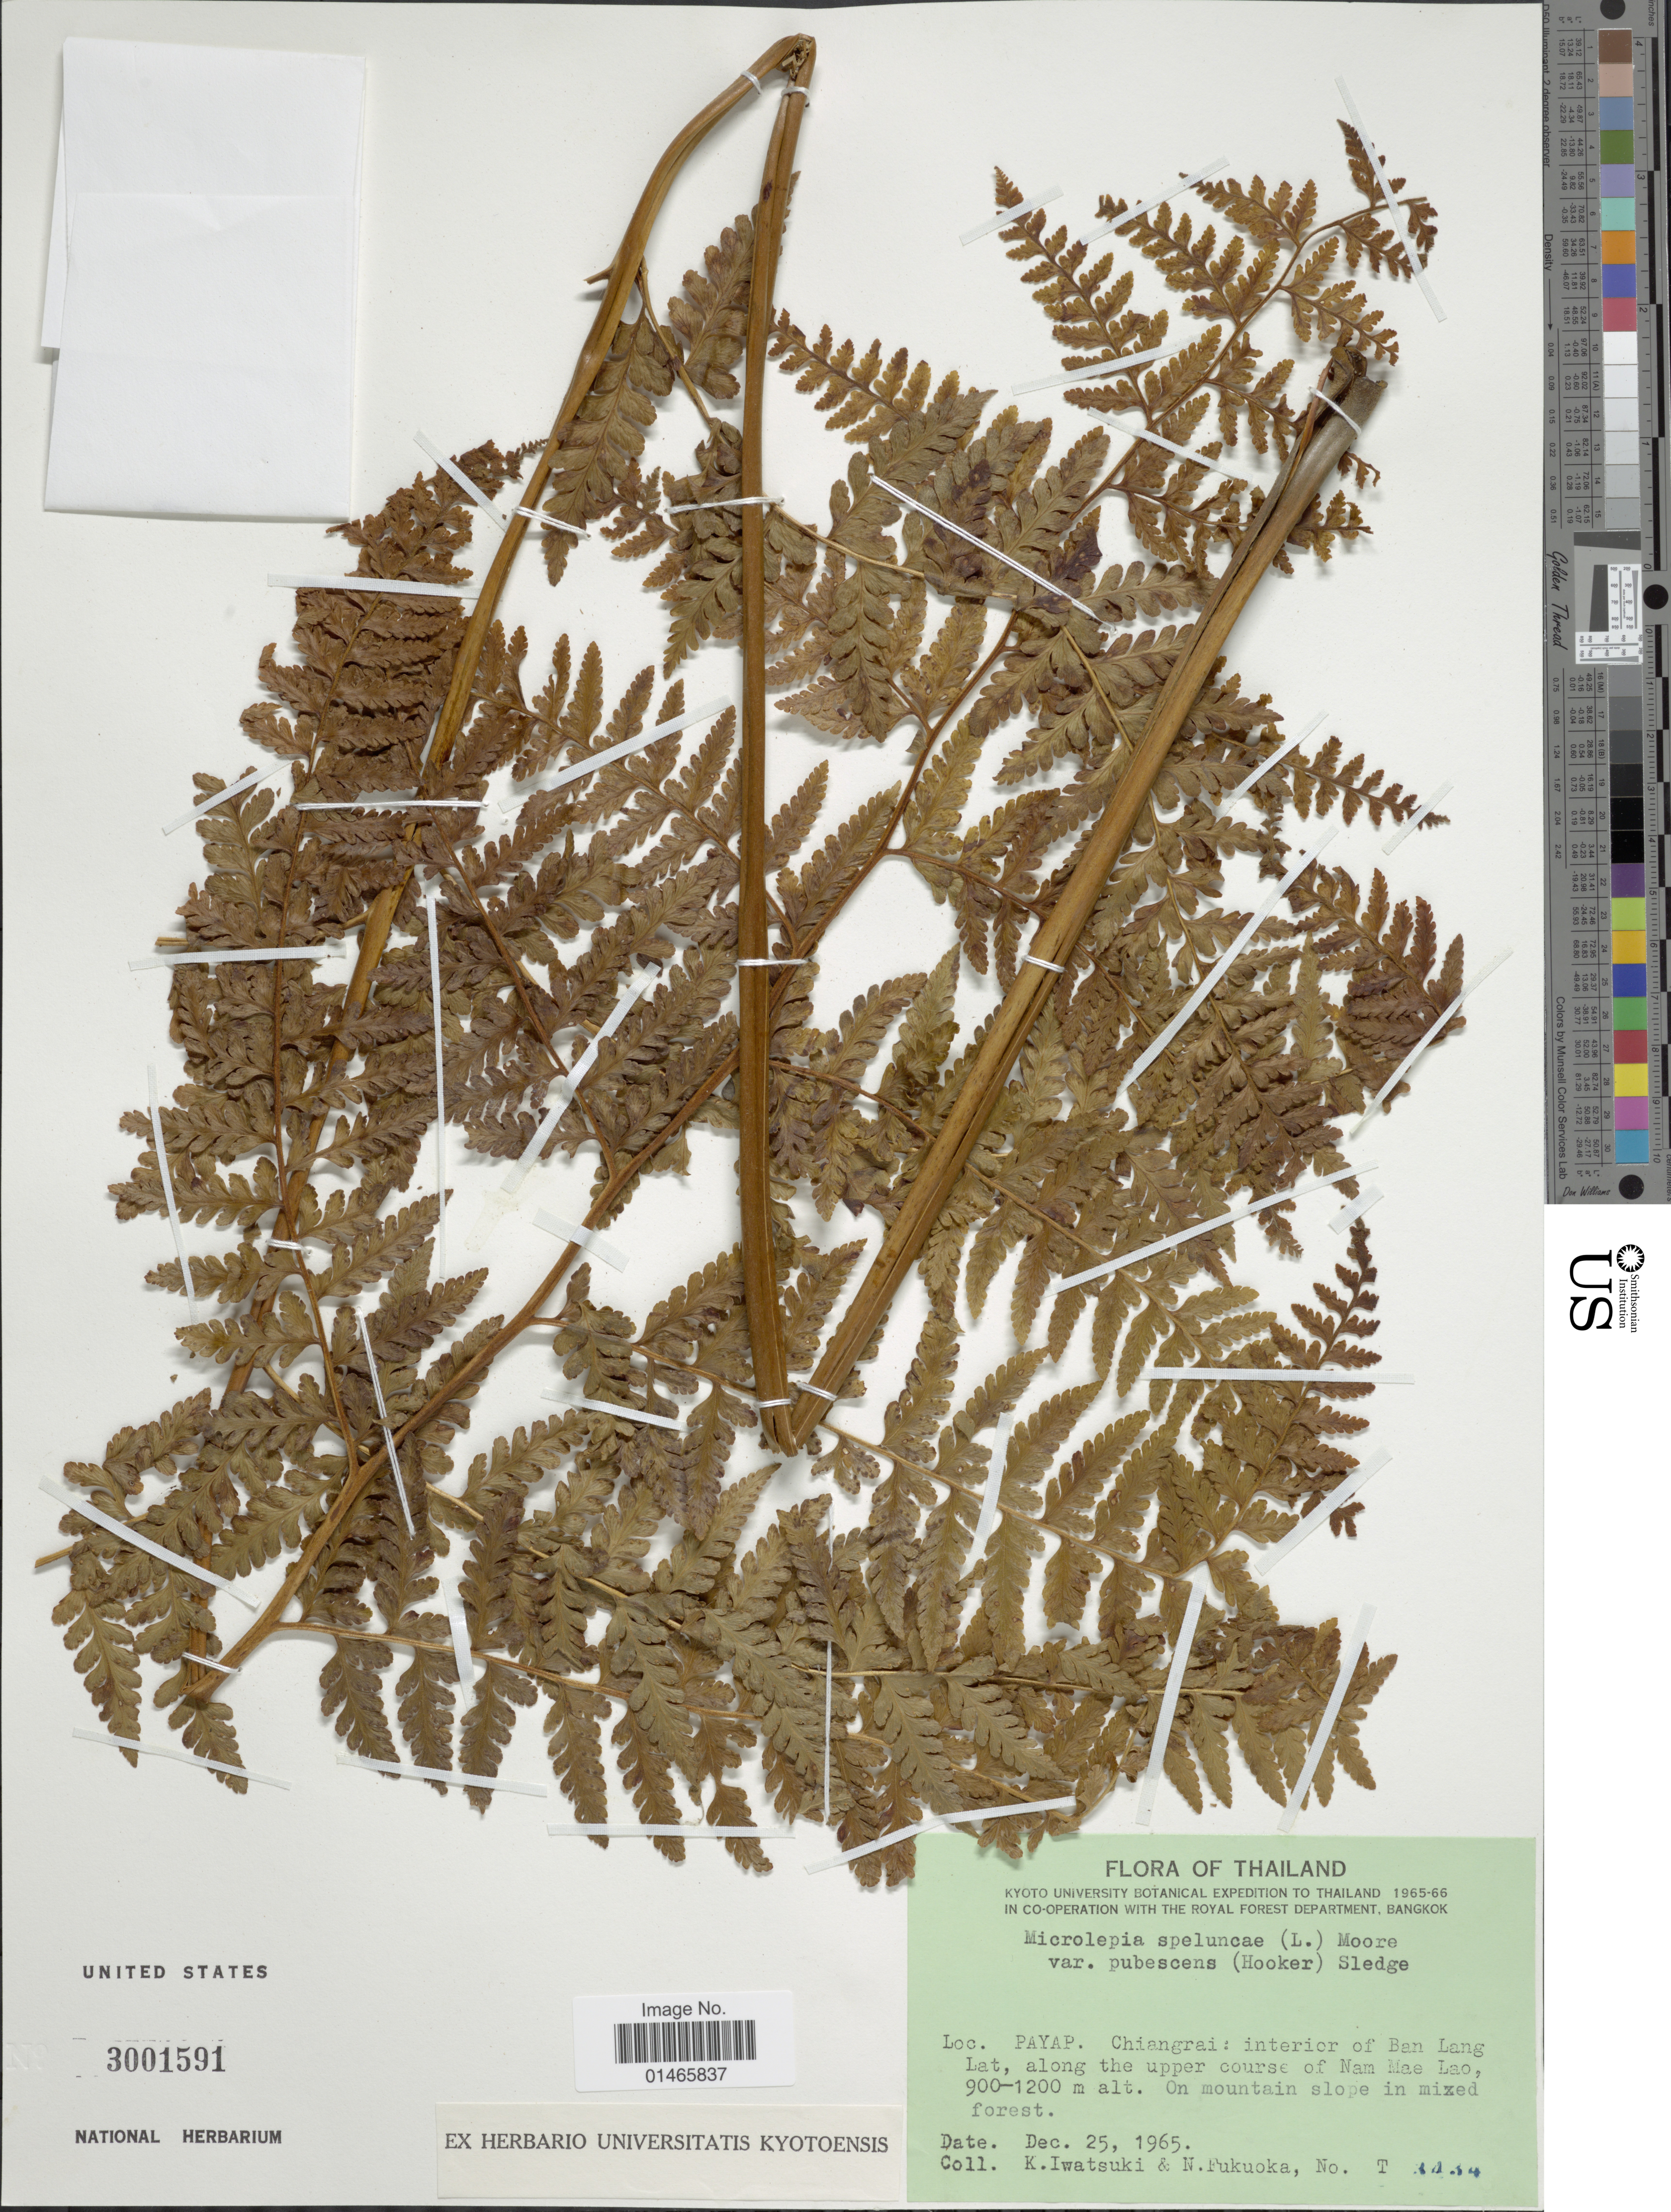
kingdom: Plantae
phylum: Tracheophyta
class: Polypodiopsida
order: Polypodiales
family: Dennstaedtiaceae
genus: Microlepia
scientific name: Microlepia speluncae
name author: (L.) T. Moore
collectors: K. Iwatsuki & N. Fukuoka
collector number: T3434*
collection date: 1965-12-25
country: Thailand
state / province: Chiang Rai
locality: Payap, Chiangrai: interior of Ban Lang Lat, along the upper course of Nam Mae Lao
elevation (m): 900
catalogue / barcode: US 3001591